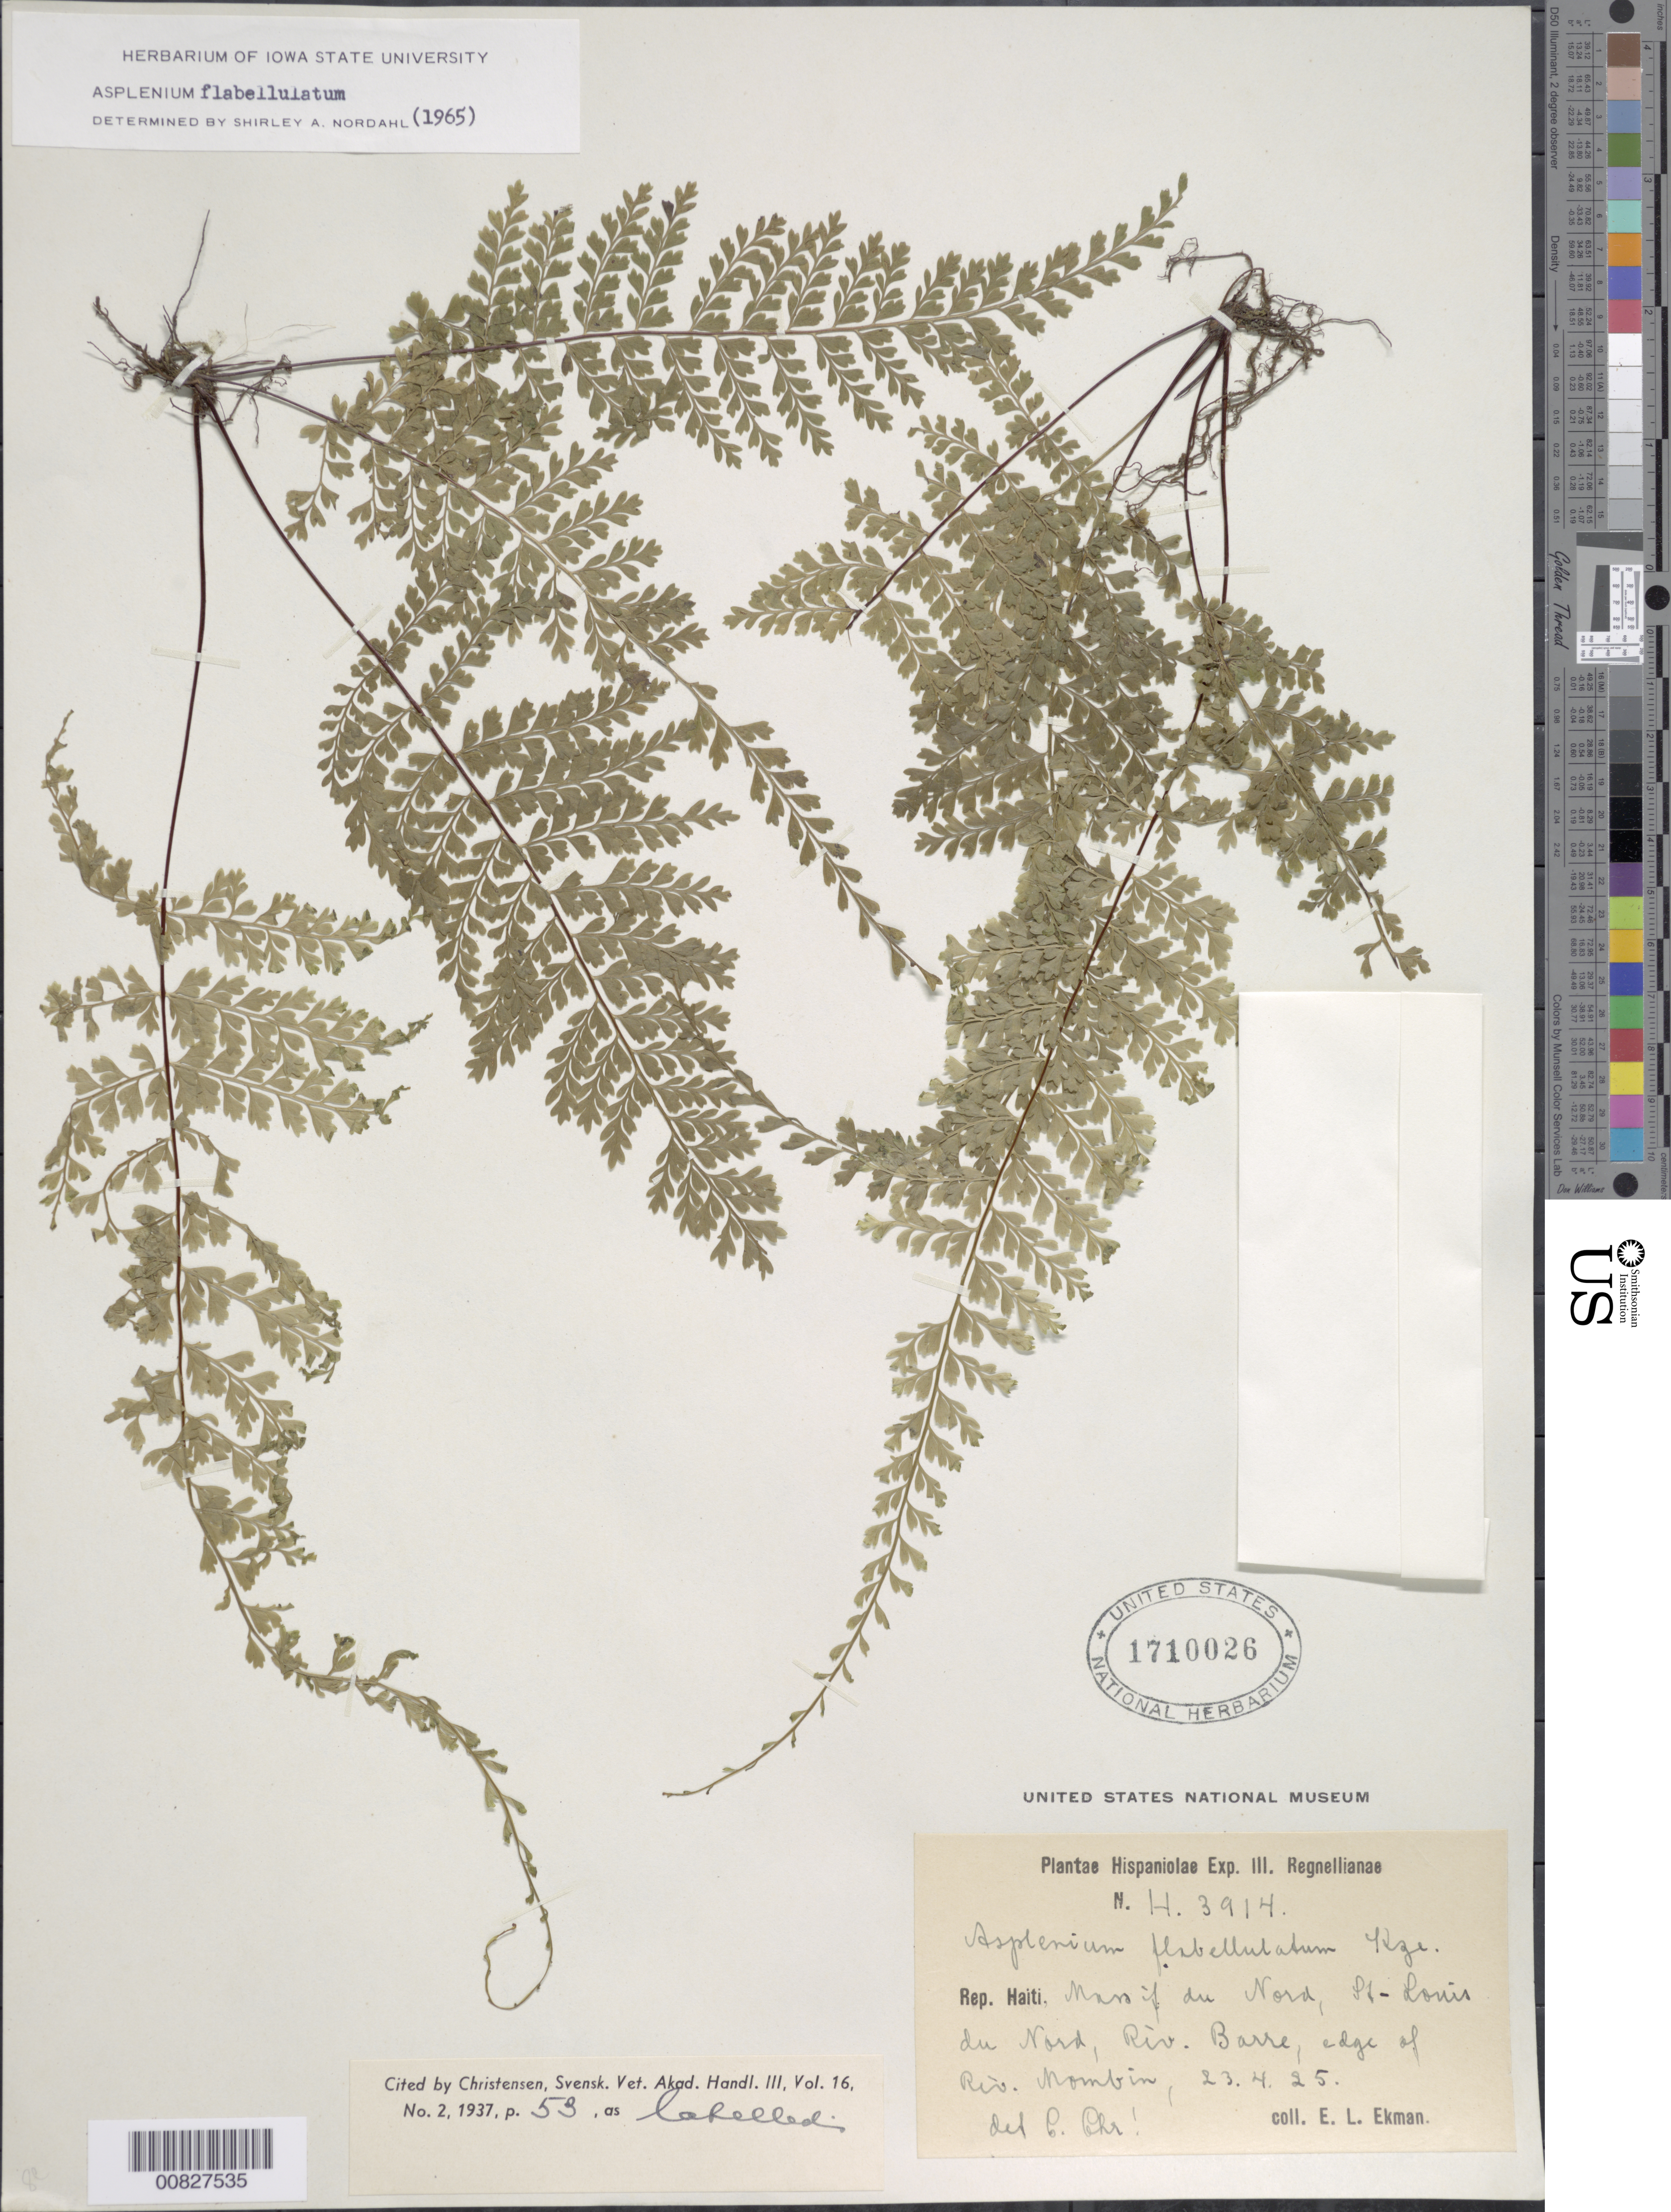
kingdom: Plantae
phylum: Tracheophyta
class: Polypodiopsida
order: Polypodiales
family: Aspleniaceae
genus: Asplenium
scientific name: Asplenium radicans var. partitum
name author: (Klotzsch) Hieron.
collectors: E. L. Ekman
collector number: H 3914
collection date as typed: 23 Apr 1925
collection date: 1925-04-23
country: Haiti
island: Hispaniola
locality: Massif du Nord, St. Louis du Nord, Riv. Barre, edge of Riv. Mombin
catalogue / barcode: US 1710026